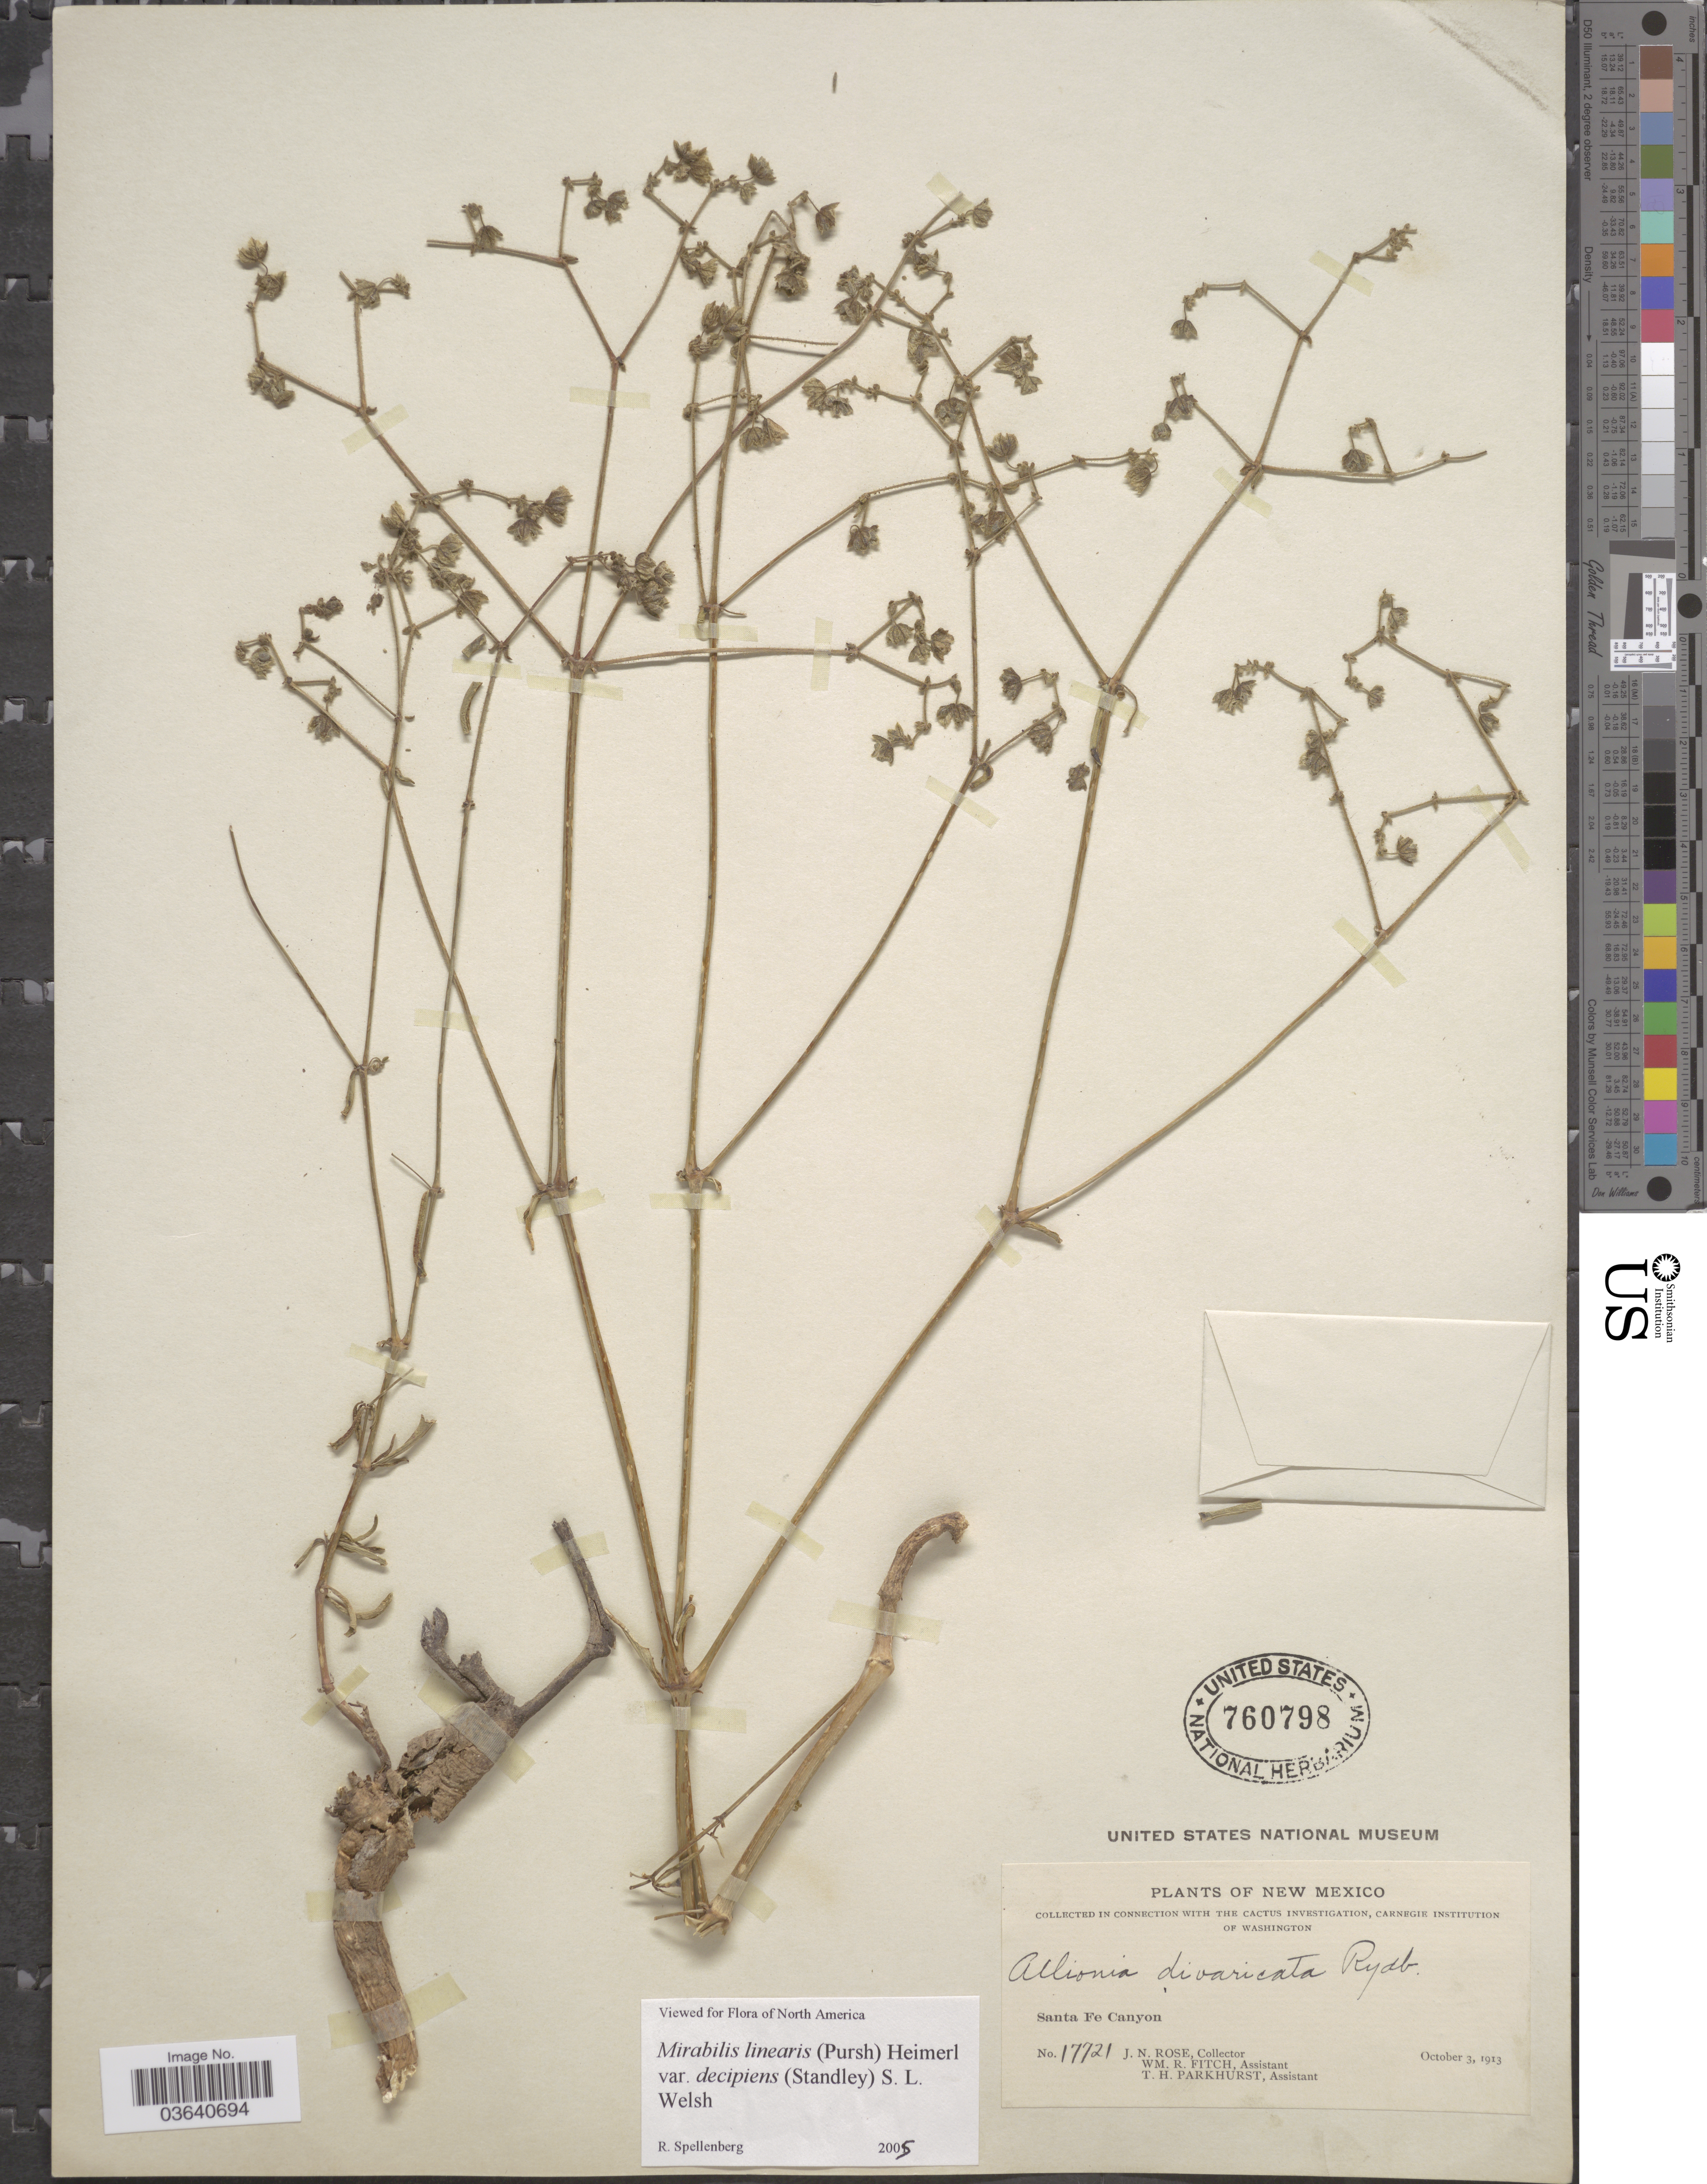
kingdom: Plantae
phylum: Tracheophyta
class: Magnoliopsida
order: Caryophyllales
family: Nyctaginaceae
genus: Mirabilis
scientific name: Mirabilis linearis var. decipiens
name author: (Standl.) S.L. Welsh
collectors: J. N. Rose, W. R. Fitch & T. Parkhurst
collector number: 17721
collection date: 1913-10-03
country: United States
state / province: New Mexico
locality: Santa Fe Canyon.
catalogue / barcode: US 760798